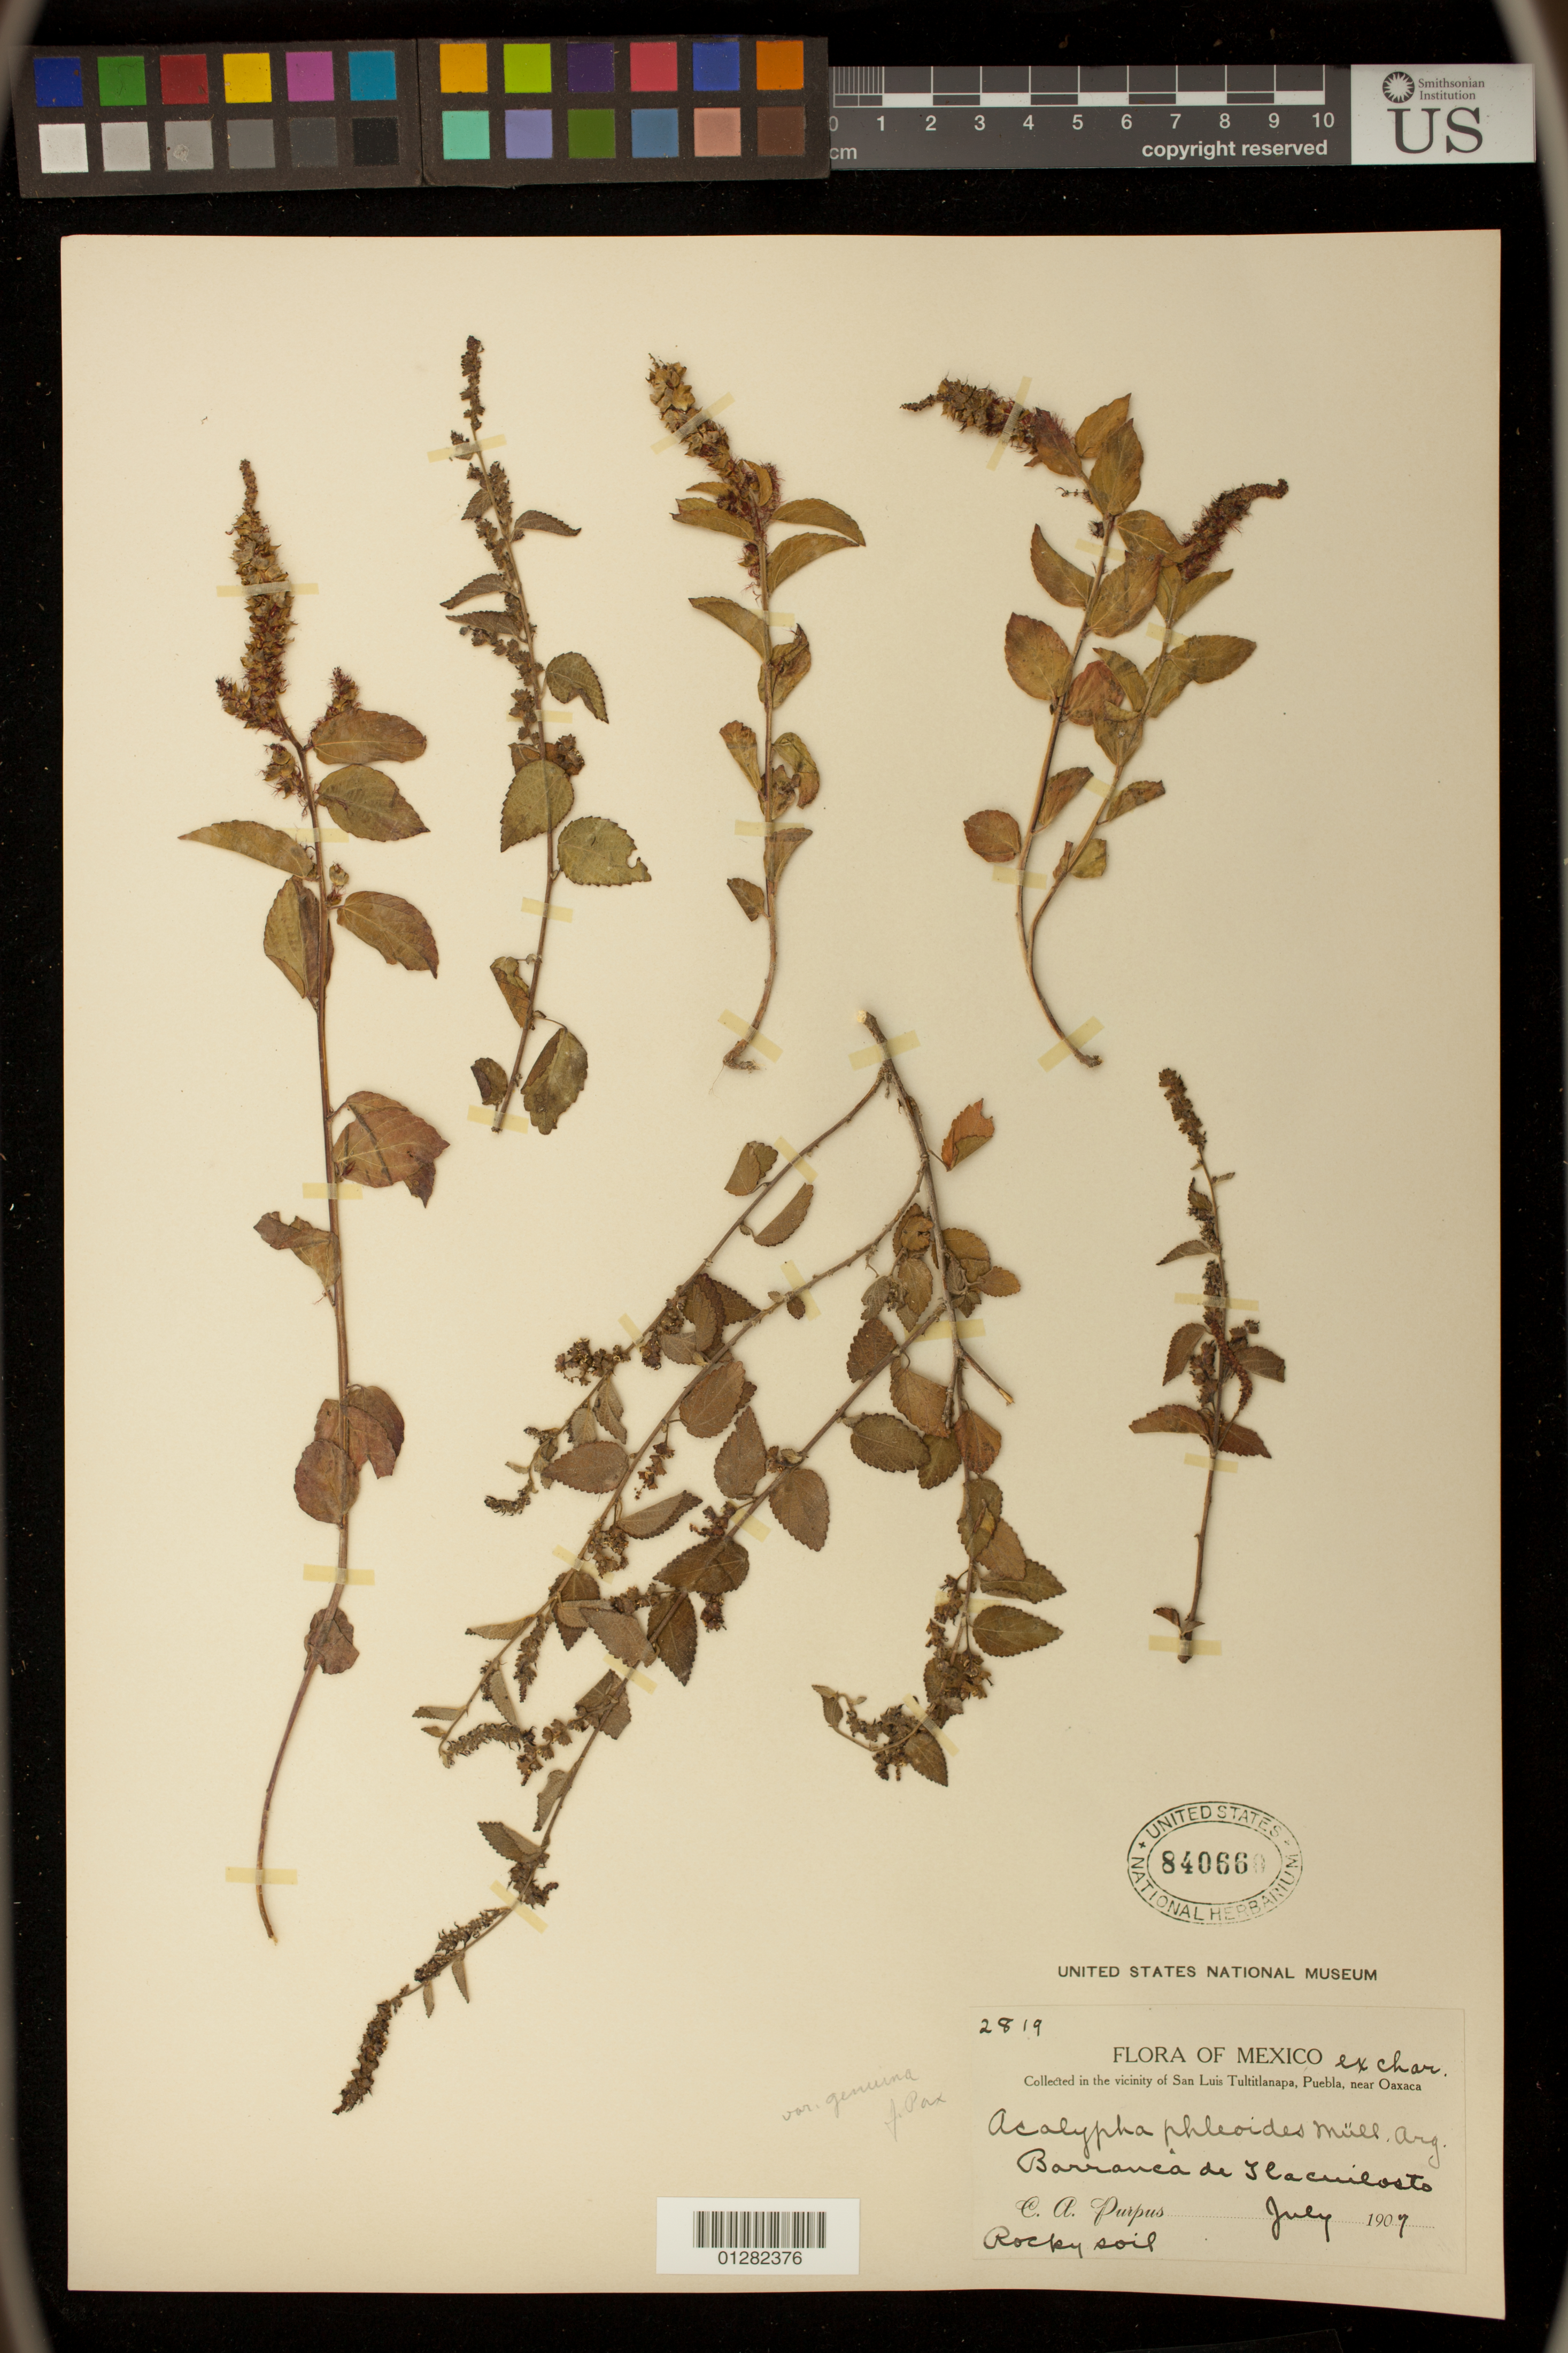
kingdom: Plantae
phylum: Tracheophyta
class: Magnoliopsida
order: Malpighiales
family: Euphorbiaceae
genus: Acalypha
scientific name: Acalypha phleoides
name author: Cav.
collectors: C. G. Pringle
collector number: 2816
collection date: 1907-07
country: Mexico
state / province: Puebla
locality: Vicinity of San Luis Tultitlanapa, Puebla, near Oaxaca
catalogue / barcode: US 840660